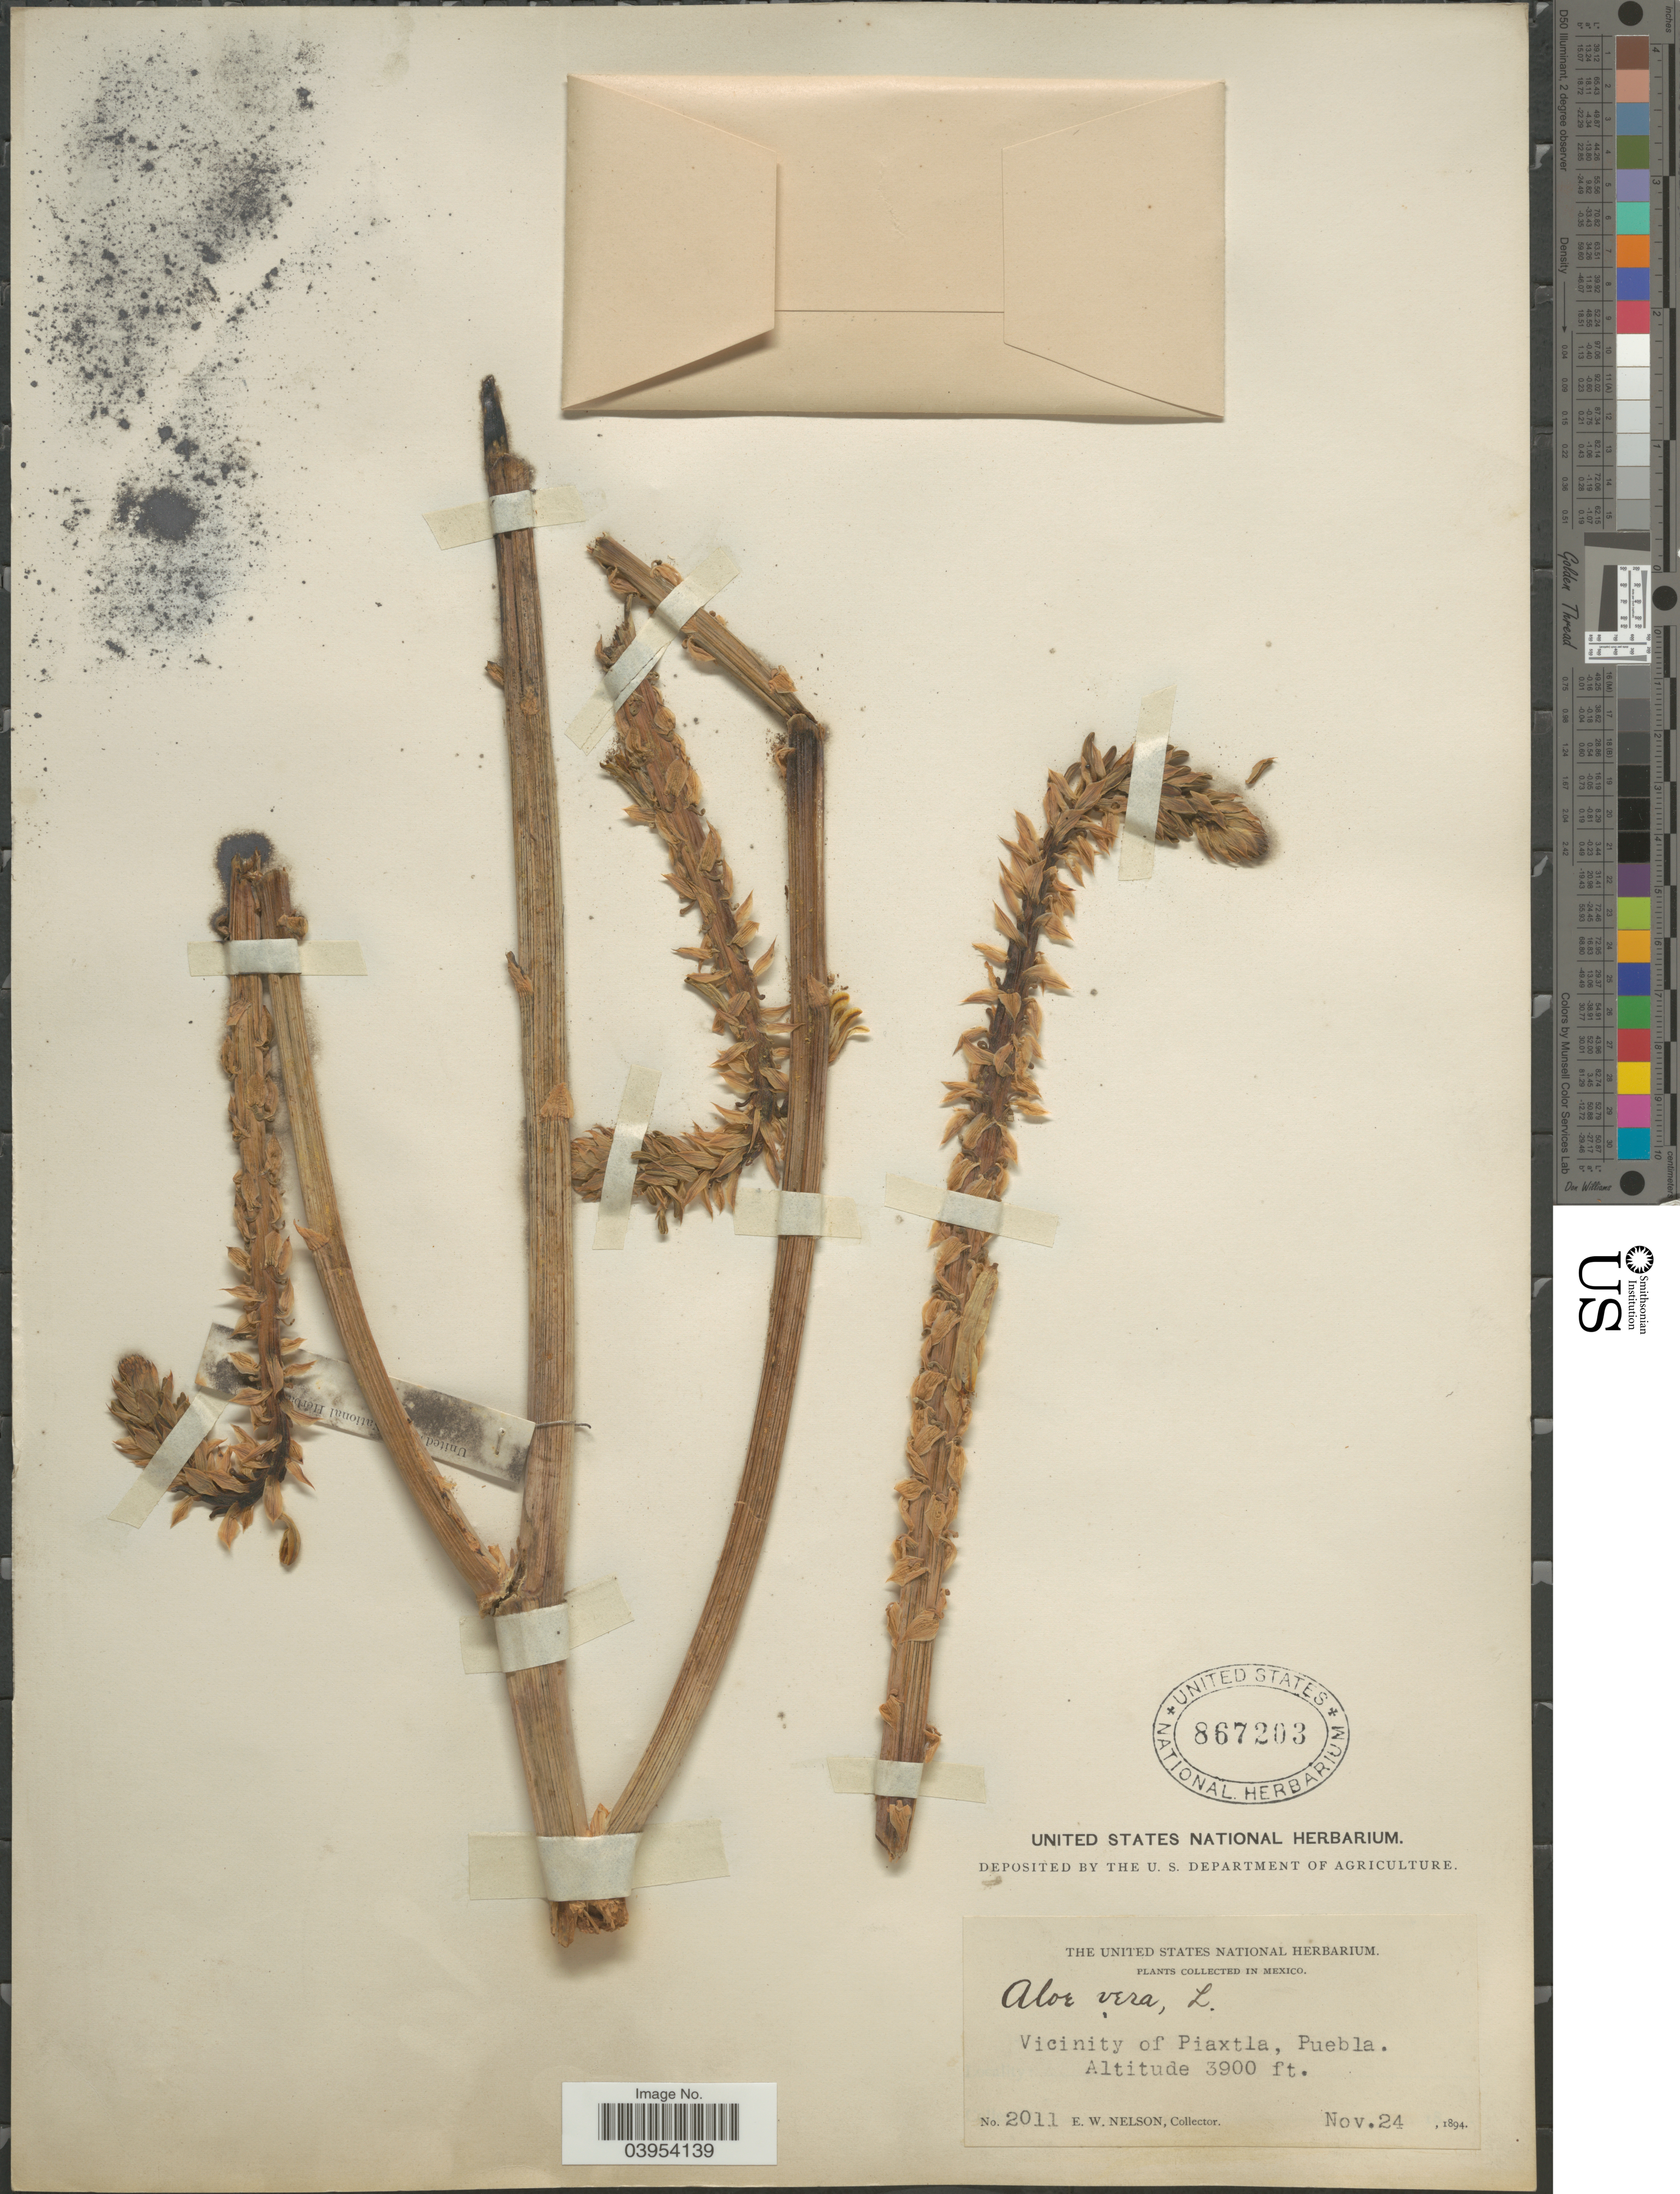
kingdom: Plantae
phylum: Tracheophyta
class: Liliopsida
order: Asparagales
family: Asphodelaceae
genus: Aloe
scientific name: Aloe vera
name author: L.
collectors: E. W. Nelson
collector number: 2011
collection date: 1894-11-24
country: Mexico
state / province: Puebla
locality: Vicinity of Piaxtla.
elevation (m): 1189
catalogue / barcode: US 867203